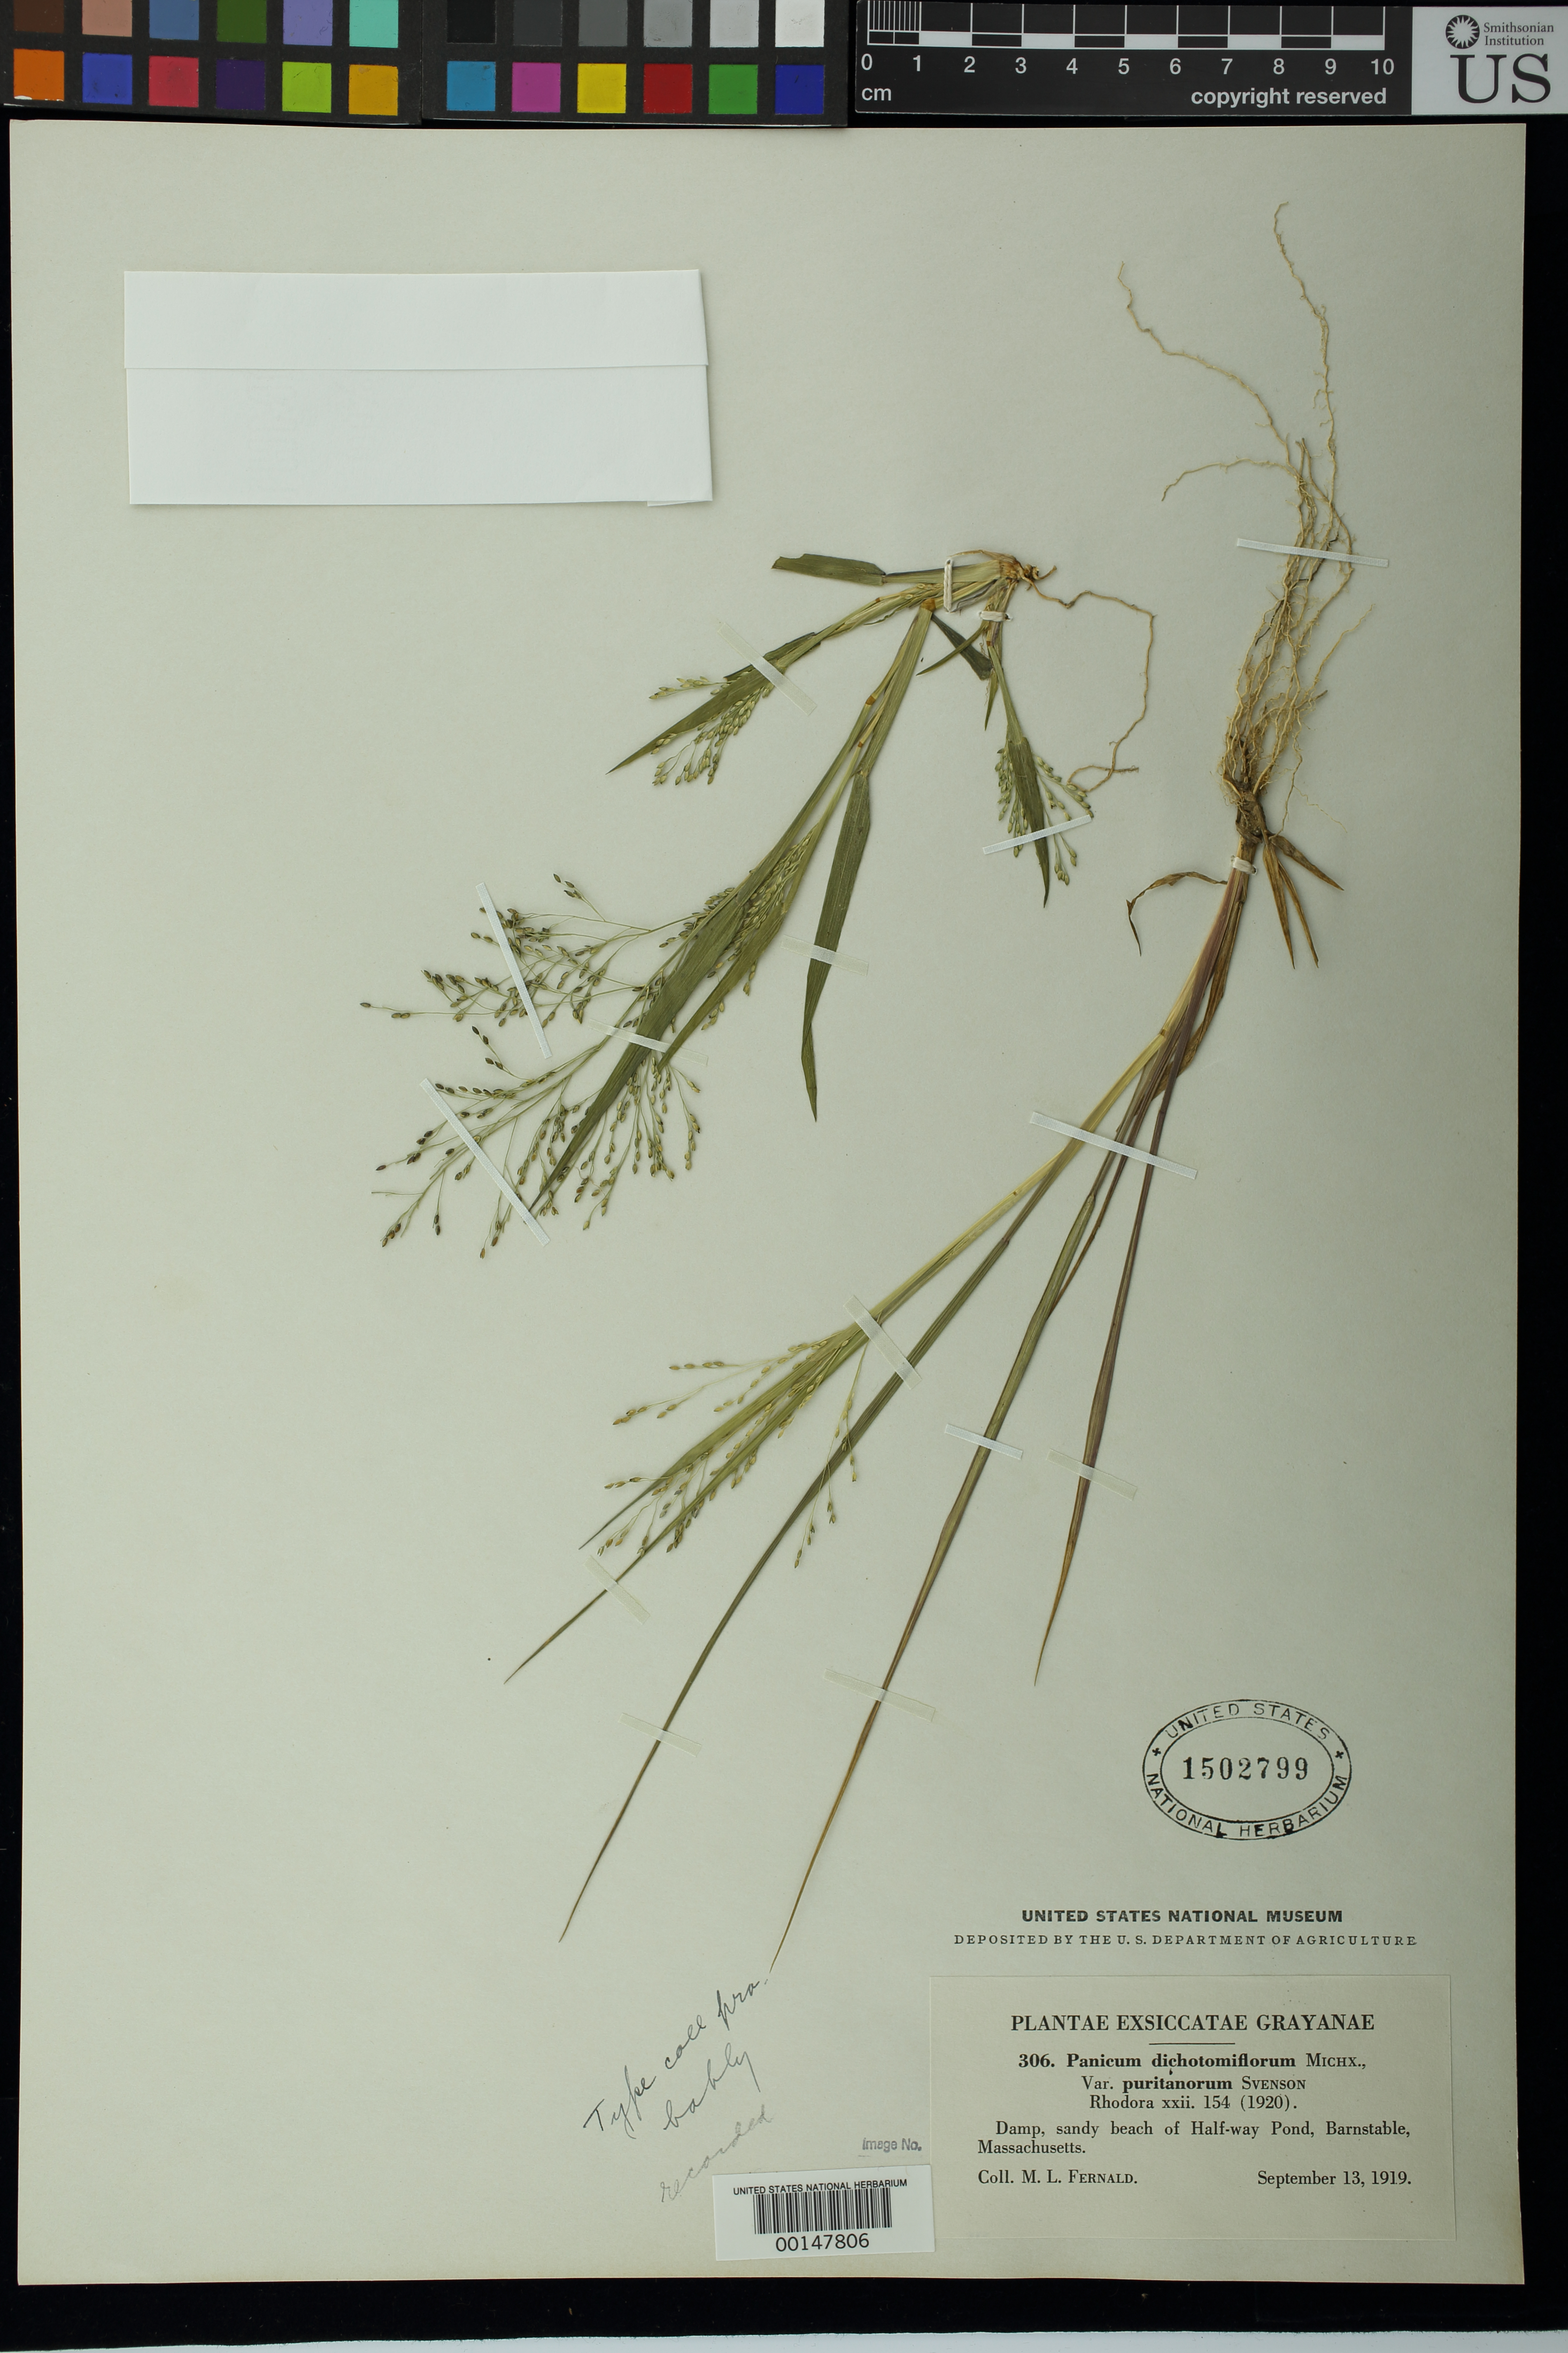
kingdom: Plantae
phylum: Tracheophyta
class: Liliopsida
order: Poales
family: Poaceae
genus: Panicum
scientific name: Panicum dichotomiflorum var. puritanorum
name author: Svenson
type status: Isotype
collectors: M. L. Fernald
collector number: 306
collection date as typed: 13 Sep 1919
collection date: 1919-09-13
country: United States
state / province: Massachusetts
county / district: Barnstable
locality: Half Way Pond.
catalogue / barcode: US 1502799